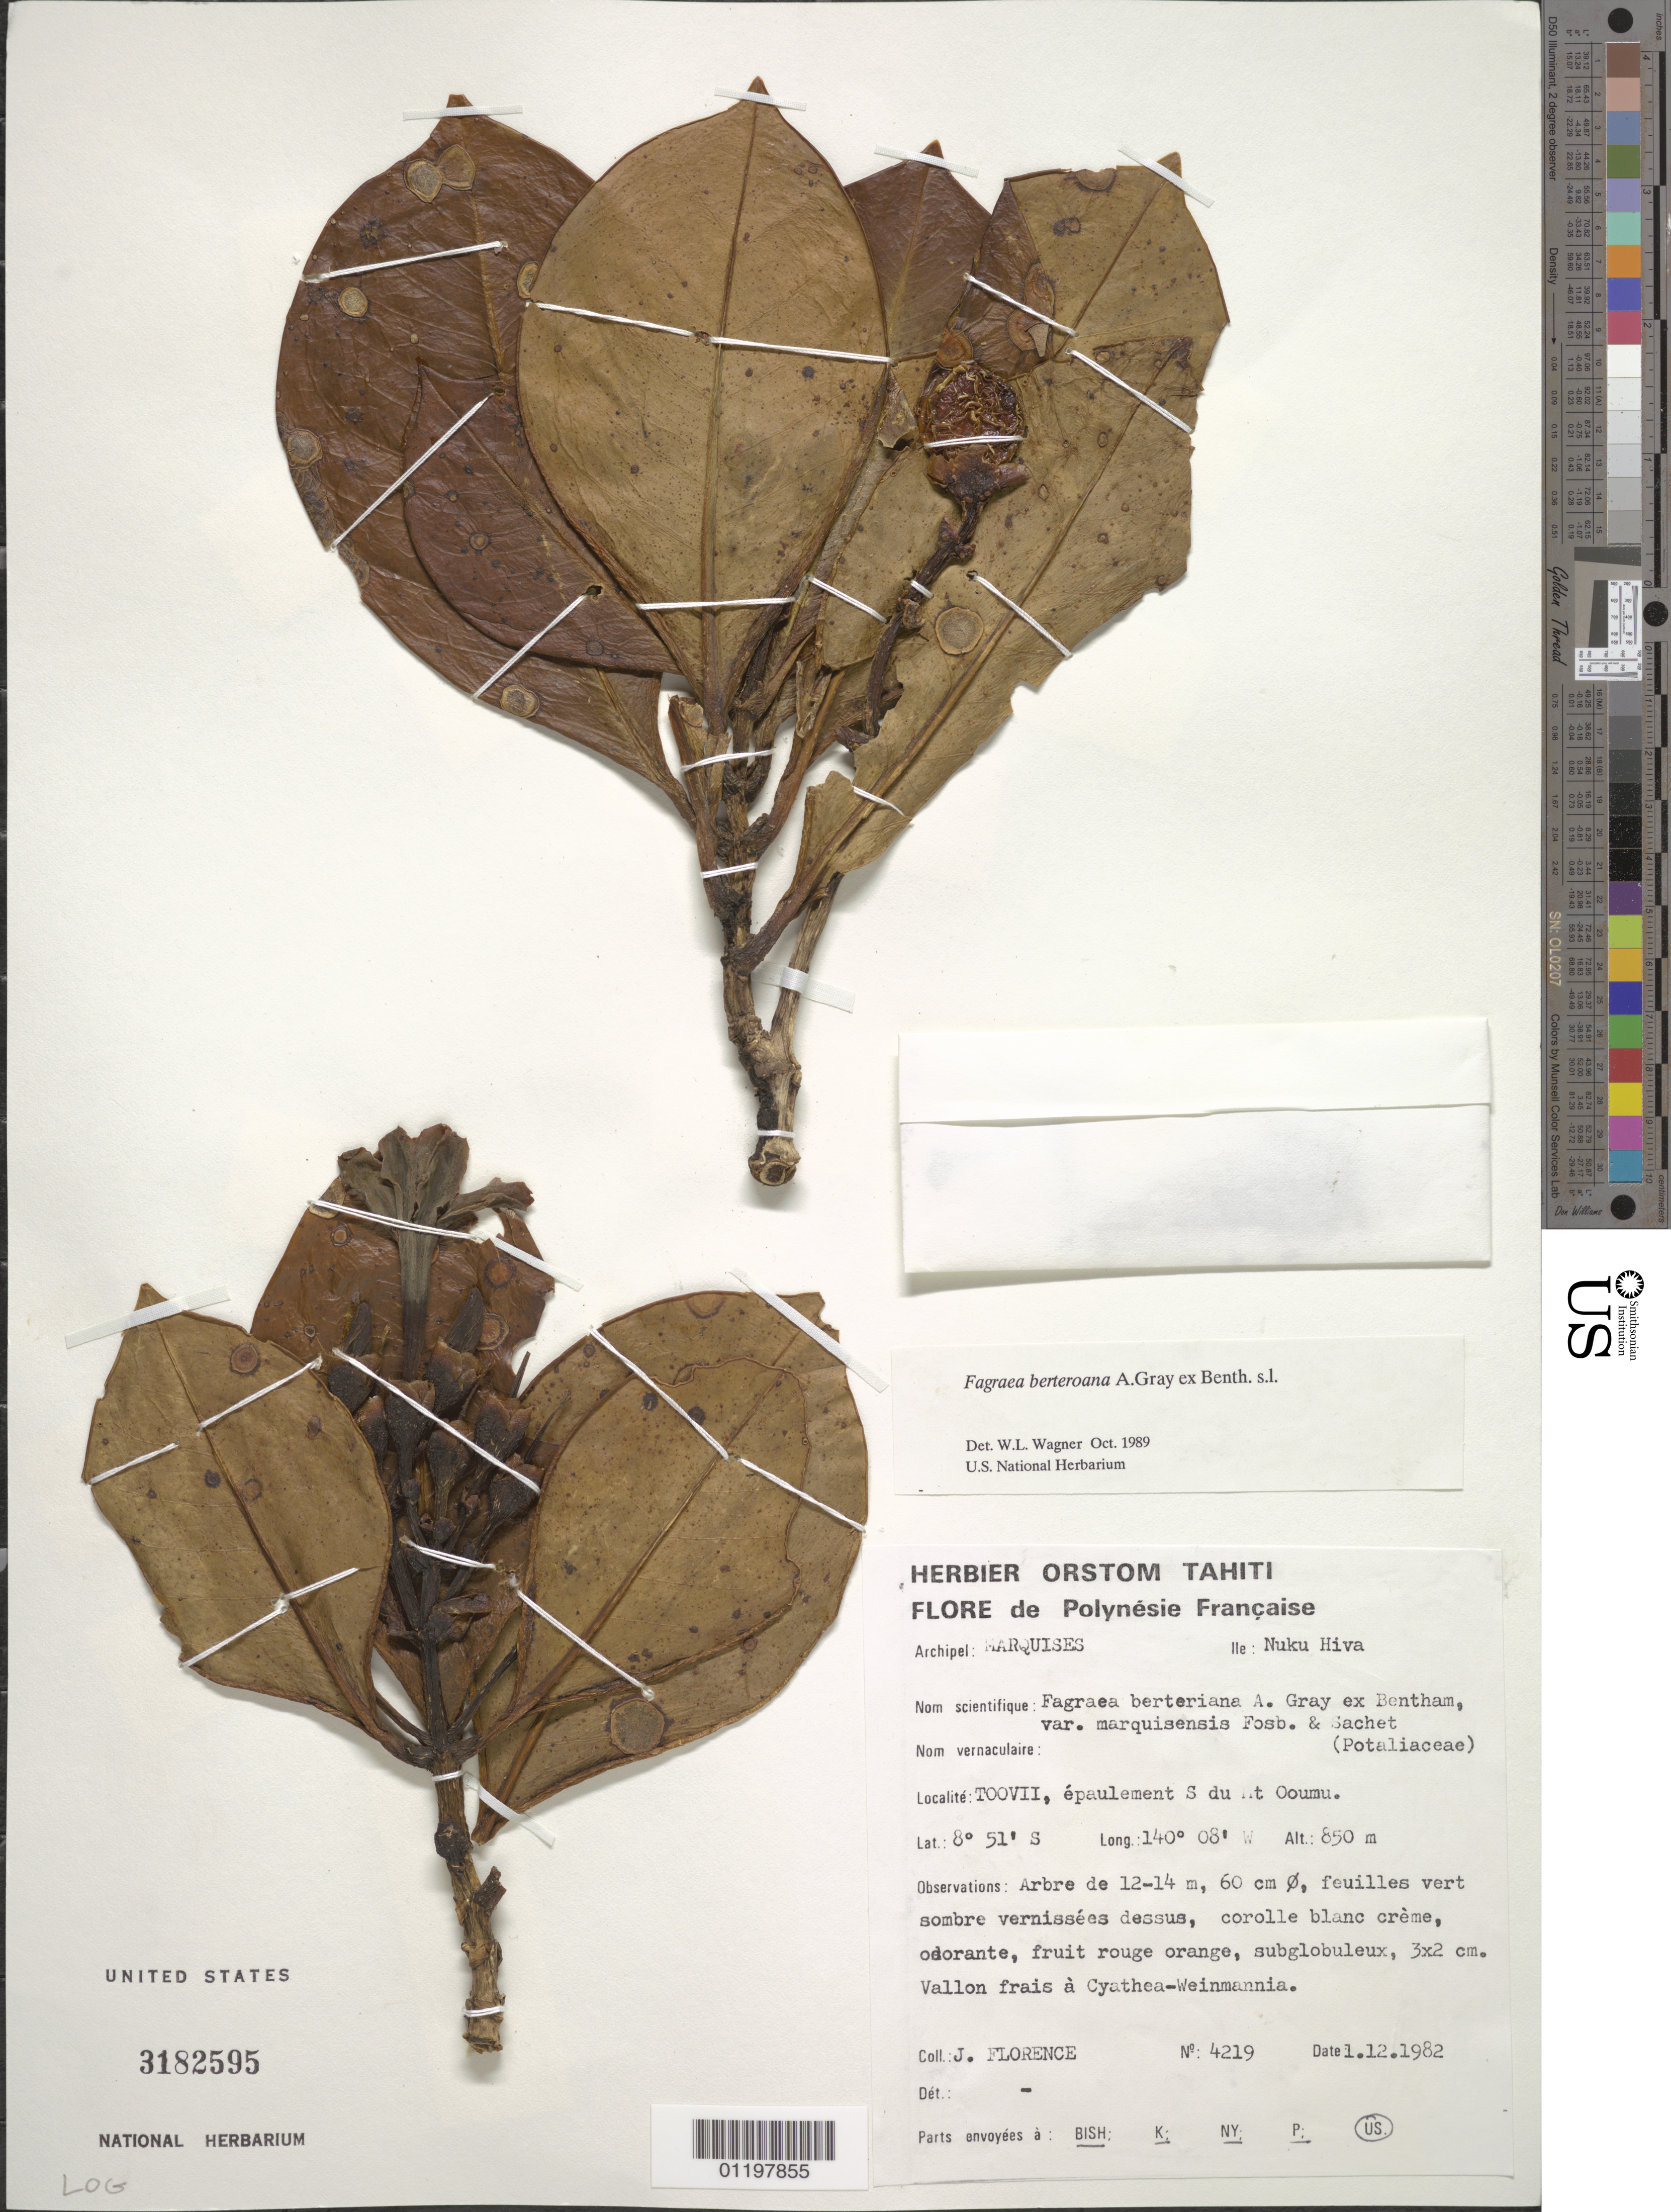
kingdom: Plantae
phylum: Tracheophyta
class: Magnoliopsida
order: Gentianales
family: Gentianaceae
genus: Fagraea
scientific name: Fagraea berteroana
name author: A. Gray ex Benth.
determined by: Wagner, W. L., (BOT), Smithsonian Institution - National Museum of Natural History (UNITED STATES)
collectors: J. Florence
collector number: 4219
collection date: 1982-12-01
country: French Polynesia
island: Nuku Hiva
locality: Toovii, épaulement S du Mt. Ooumu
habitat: Vallon frais à Cyathea-Weinmannia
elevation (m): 850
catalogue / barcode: US 3182595